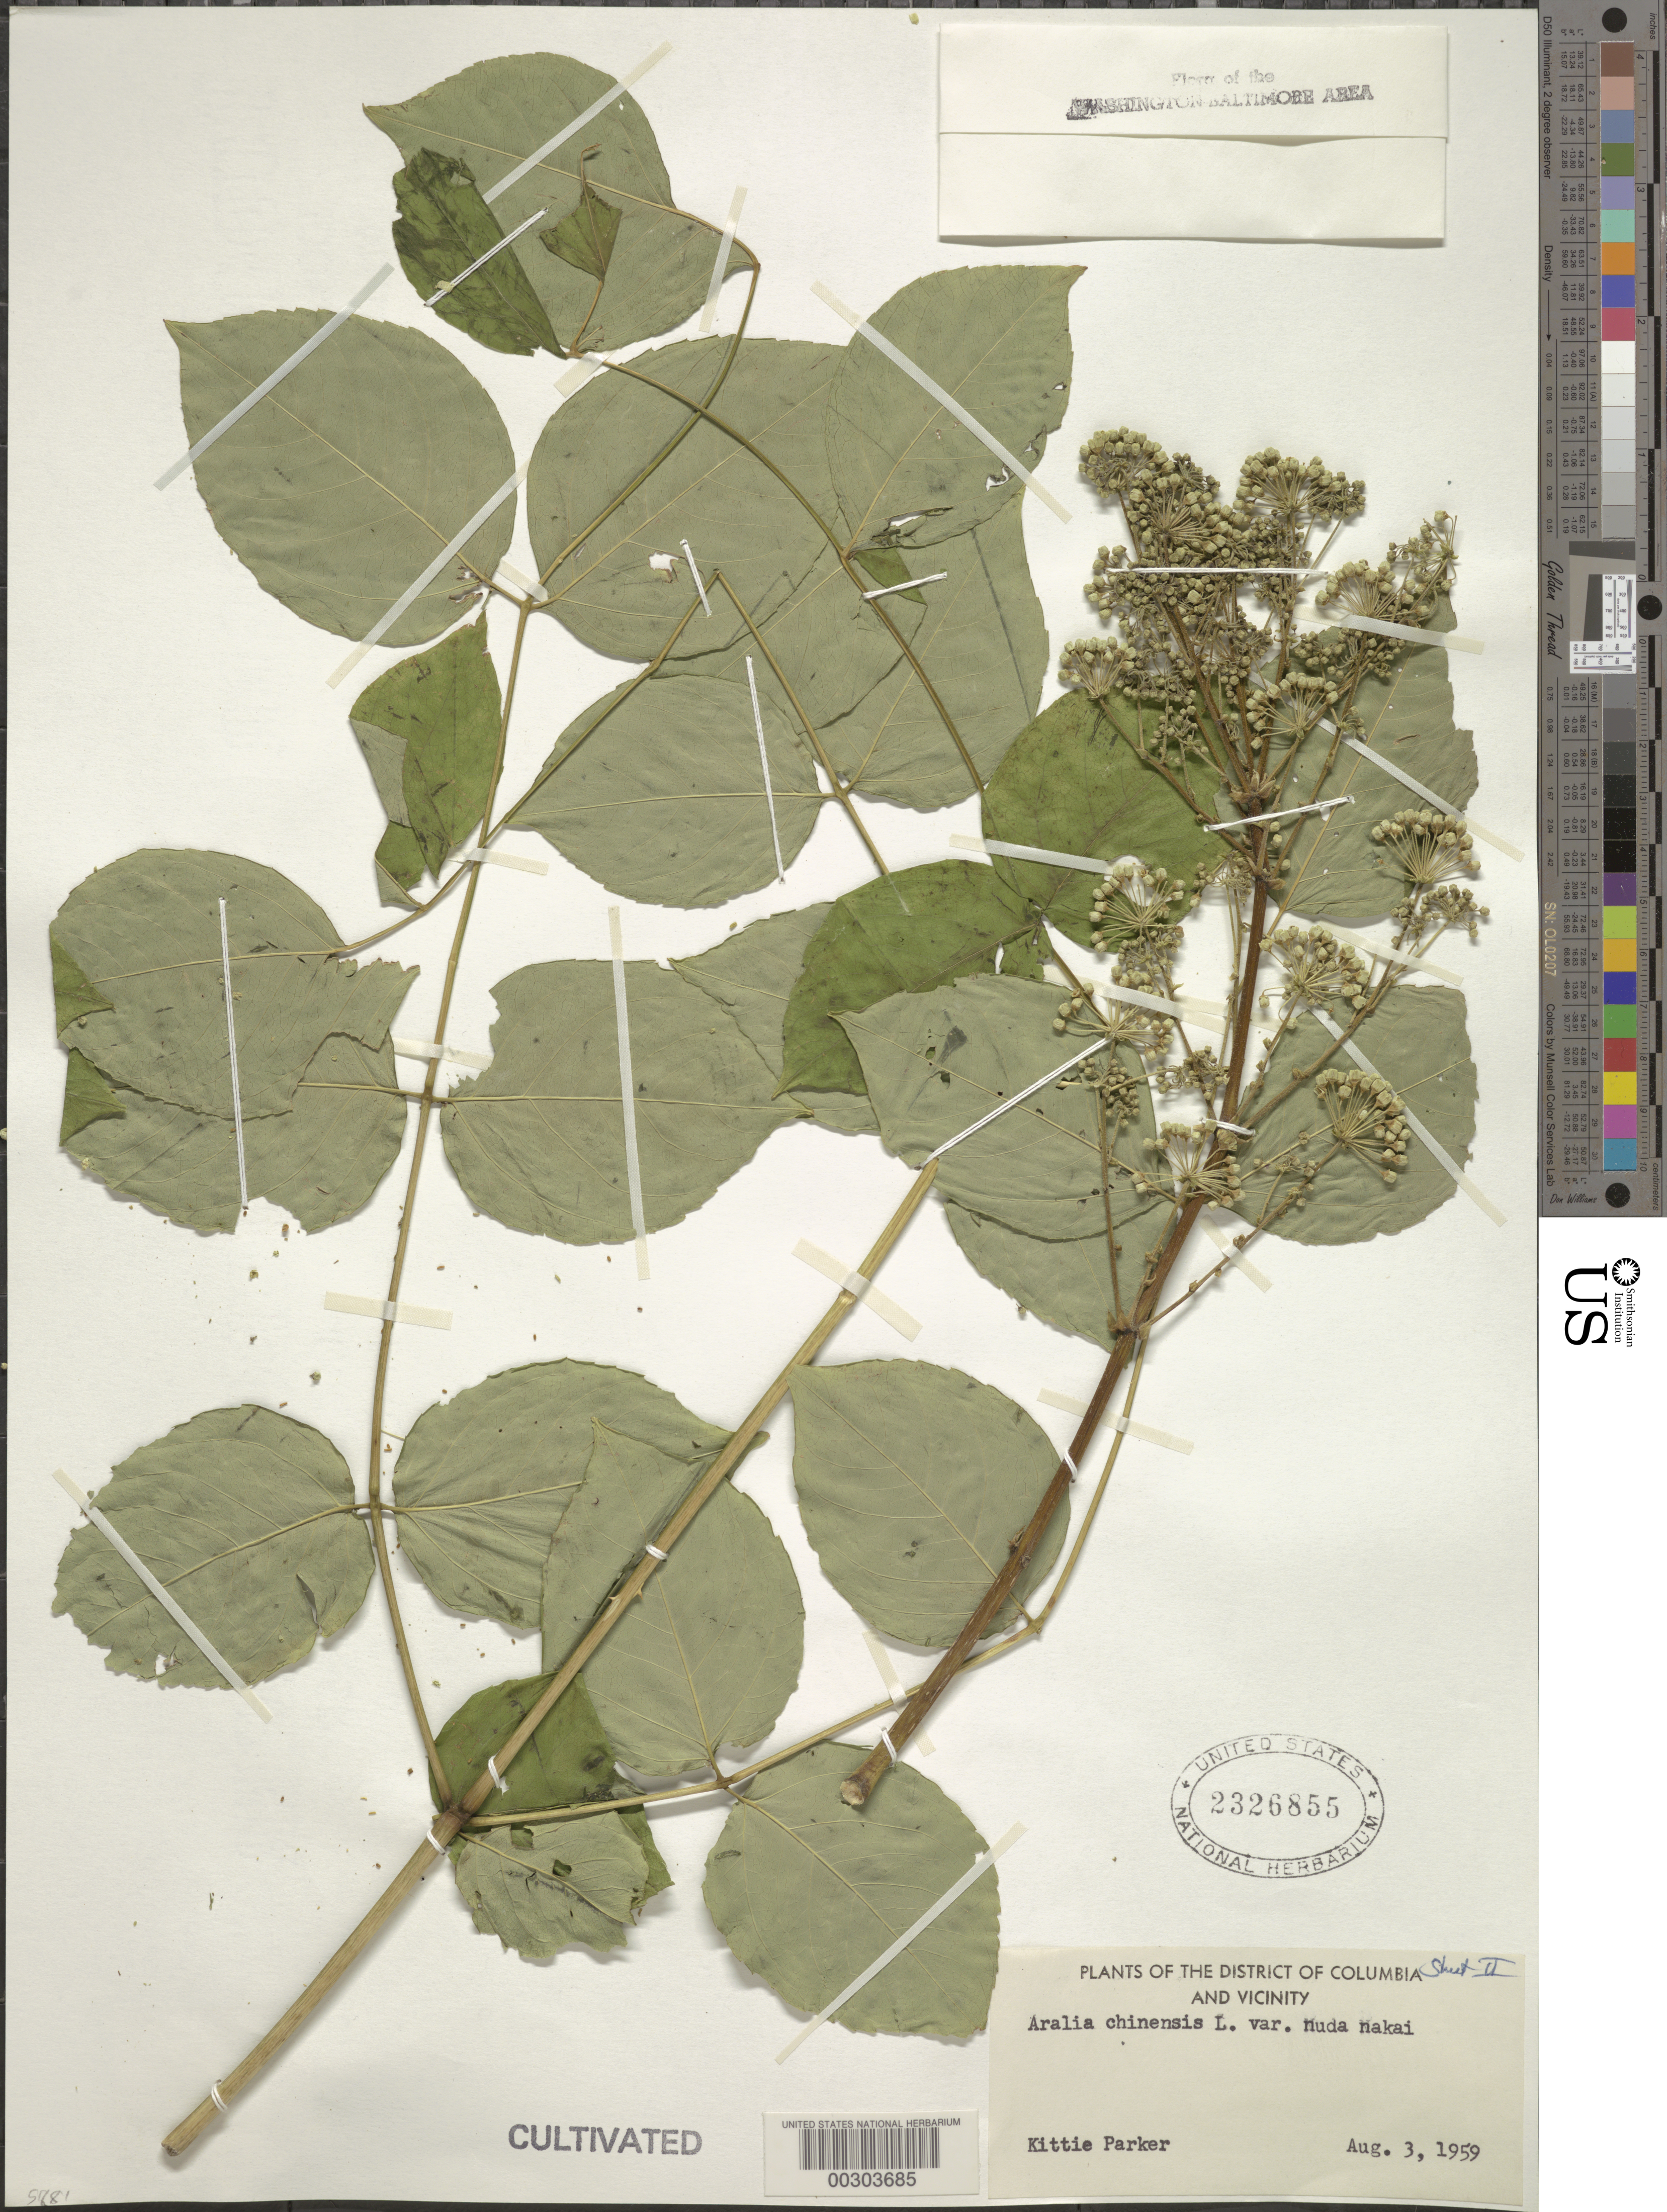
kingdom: Plantae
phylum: Tracheophyta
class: Magnoliopsida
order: Apiales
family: Araliaceae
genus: Aralia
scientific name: Aralia chinensis var. nuda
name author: Nakai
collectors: K. L. Parker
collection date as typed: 03 Aug 1959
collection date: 1959-08-03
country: United States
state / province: District of Columbia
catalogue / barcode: US 2326855